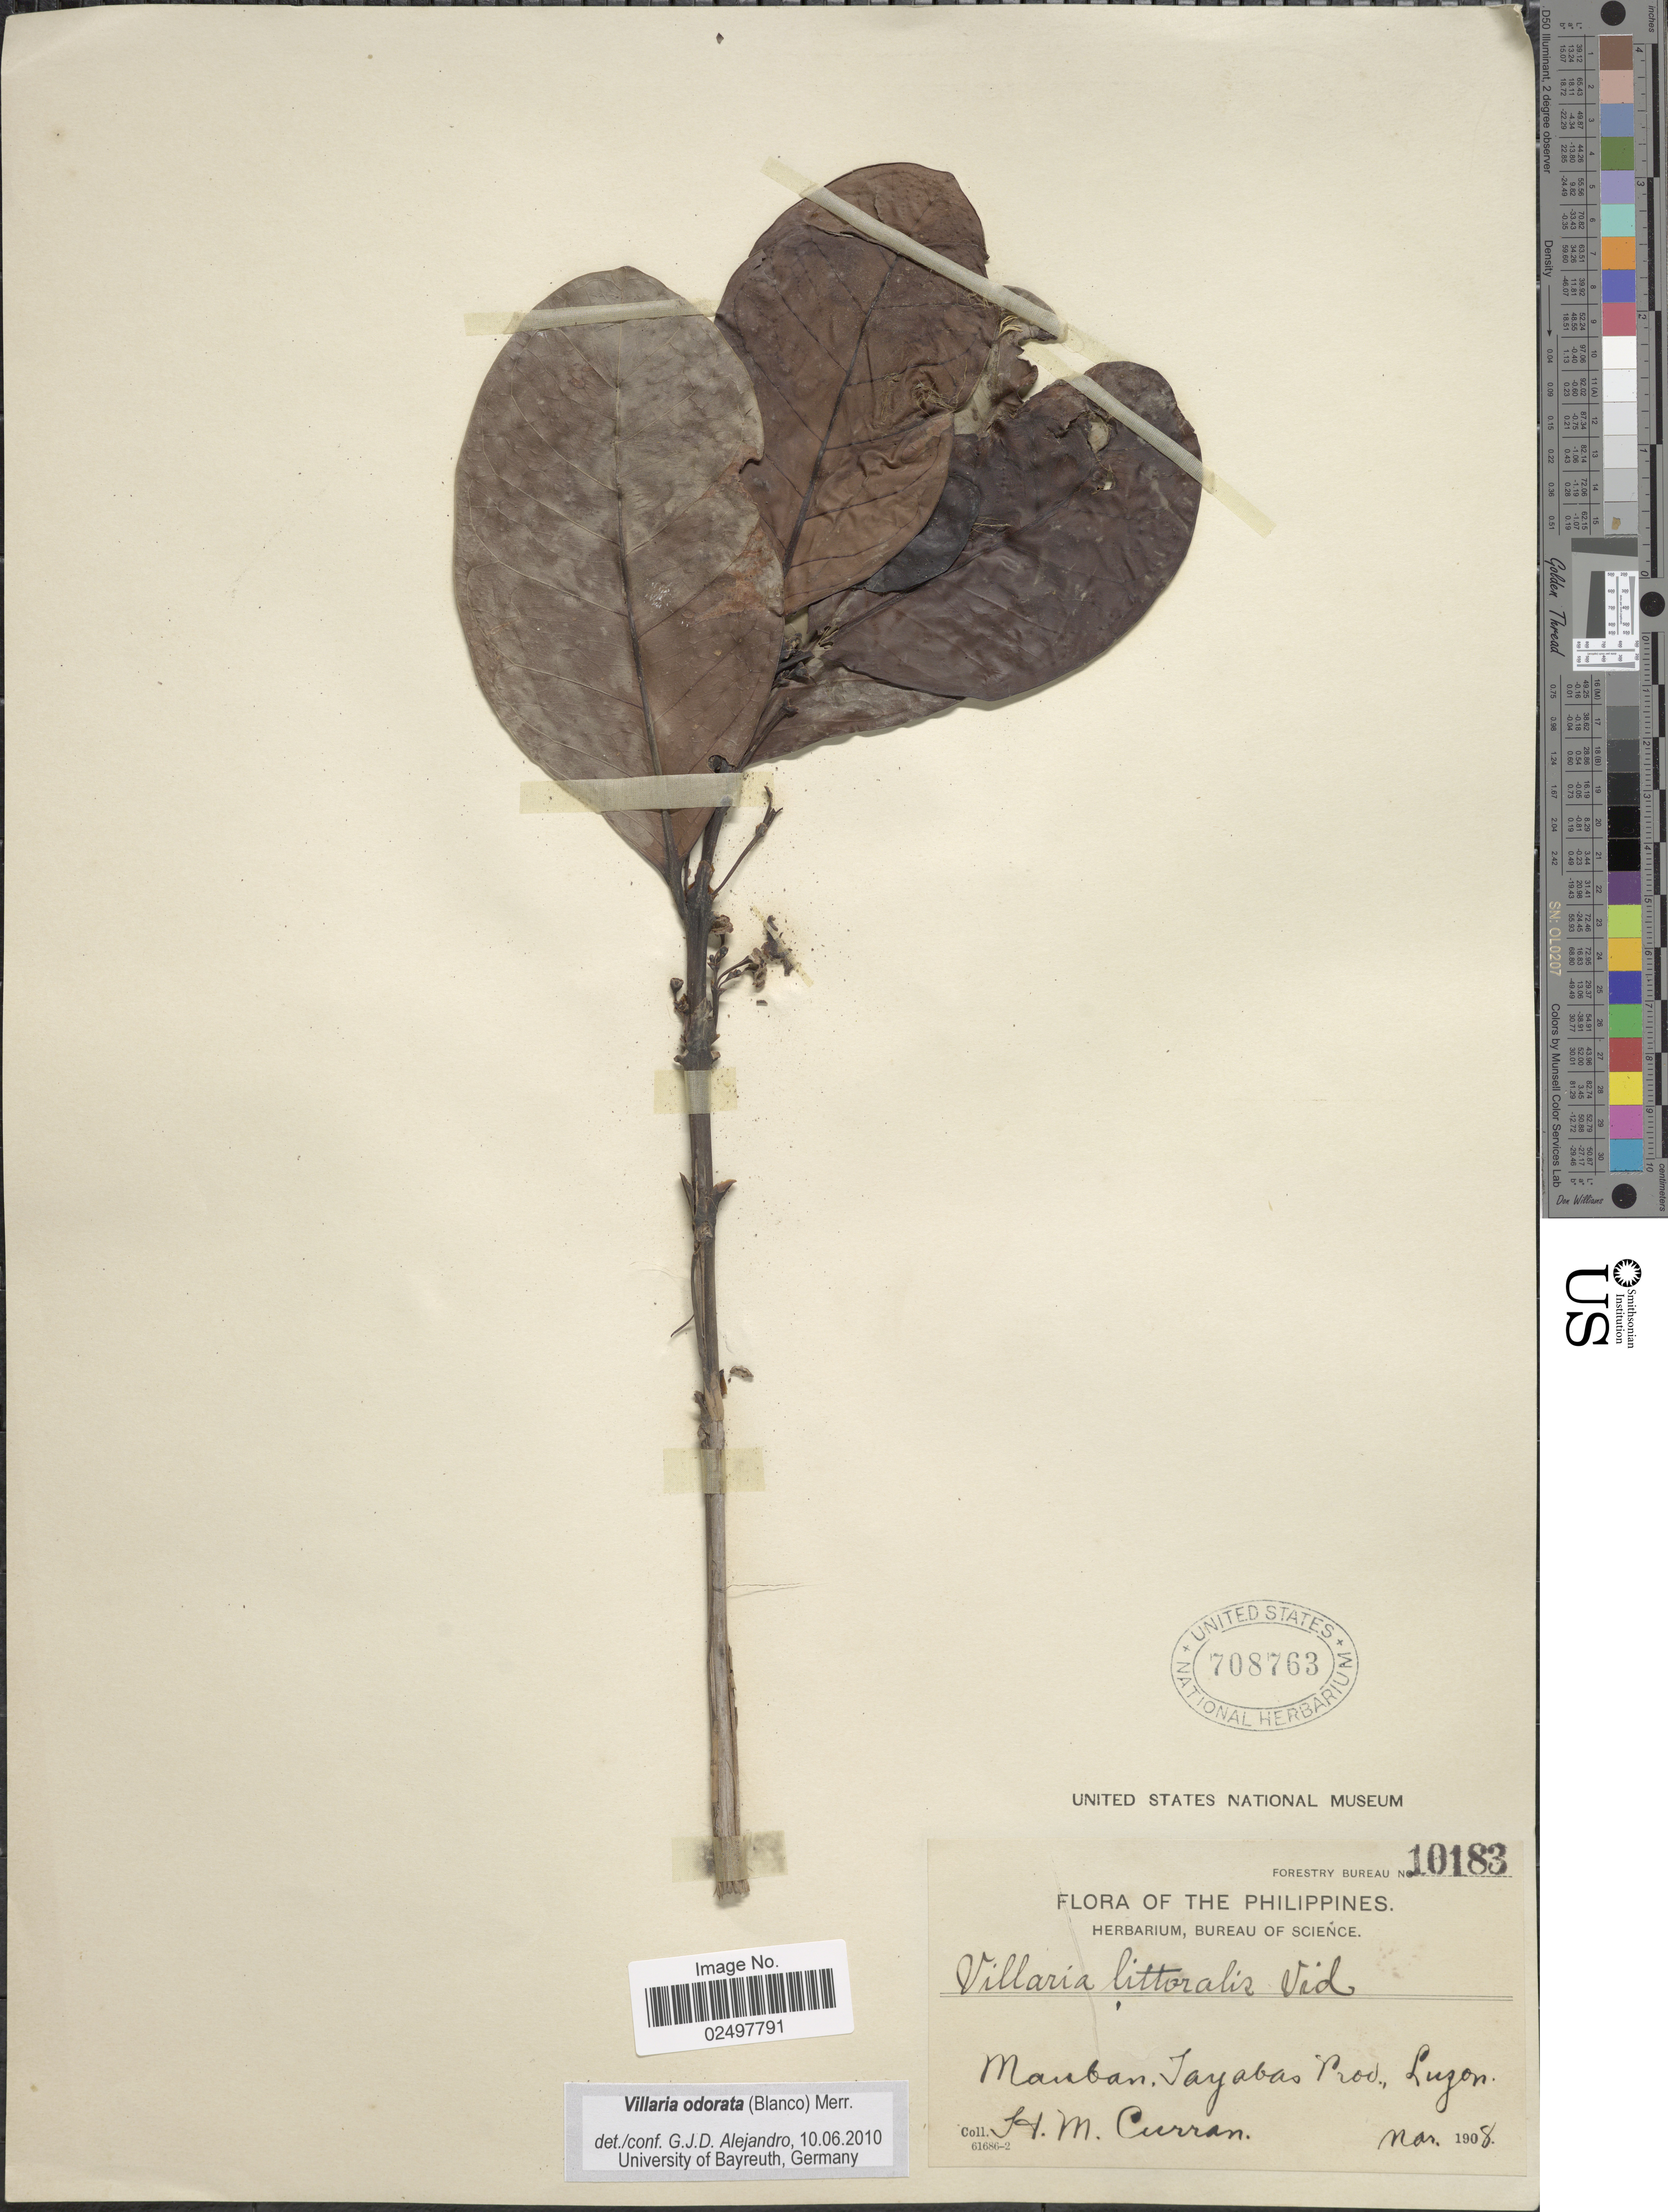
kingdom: Plantae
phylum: Tracheophyta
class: Magnoliopsida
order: Gentianales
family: Rubiaceae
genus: Villaria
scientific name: Villaria odorata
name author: (Blanco) Merr.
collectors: H. M. Curran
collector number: Forestry Bureau 10183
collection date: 1908-03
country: Philippines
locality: Mauban, Tayabas Prov., Luzon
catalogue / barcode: US 708763